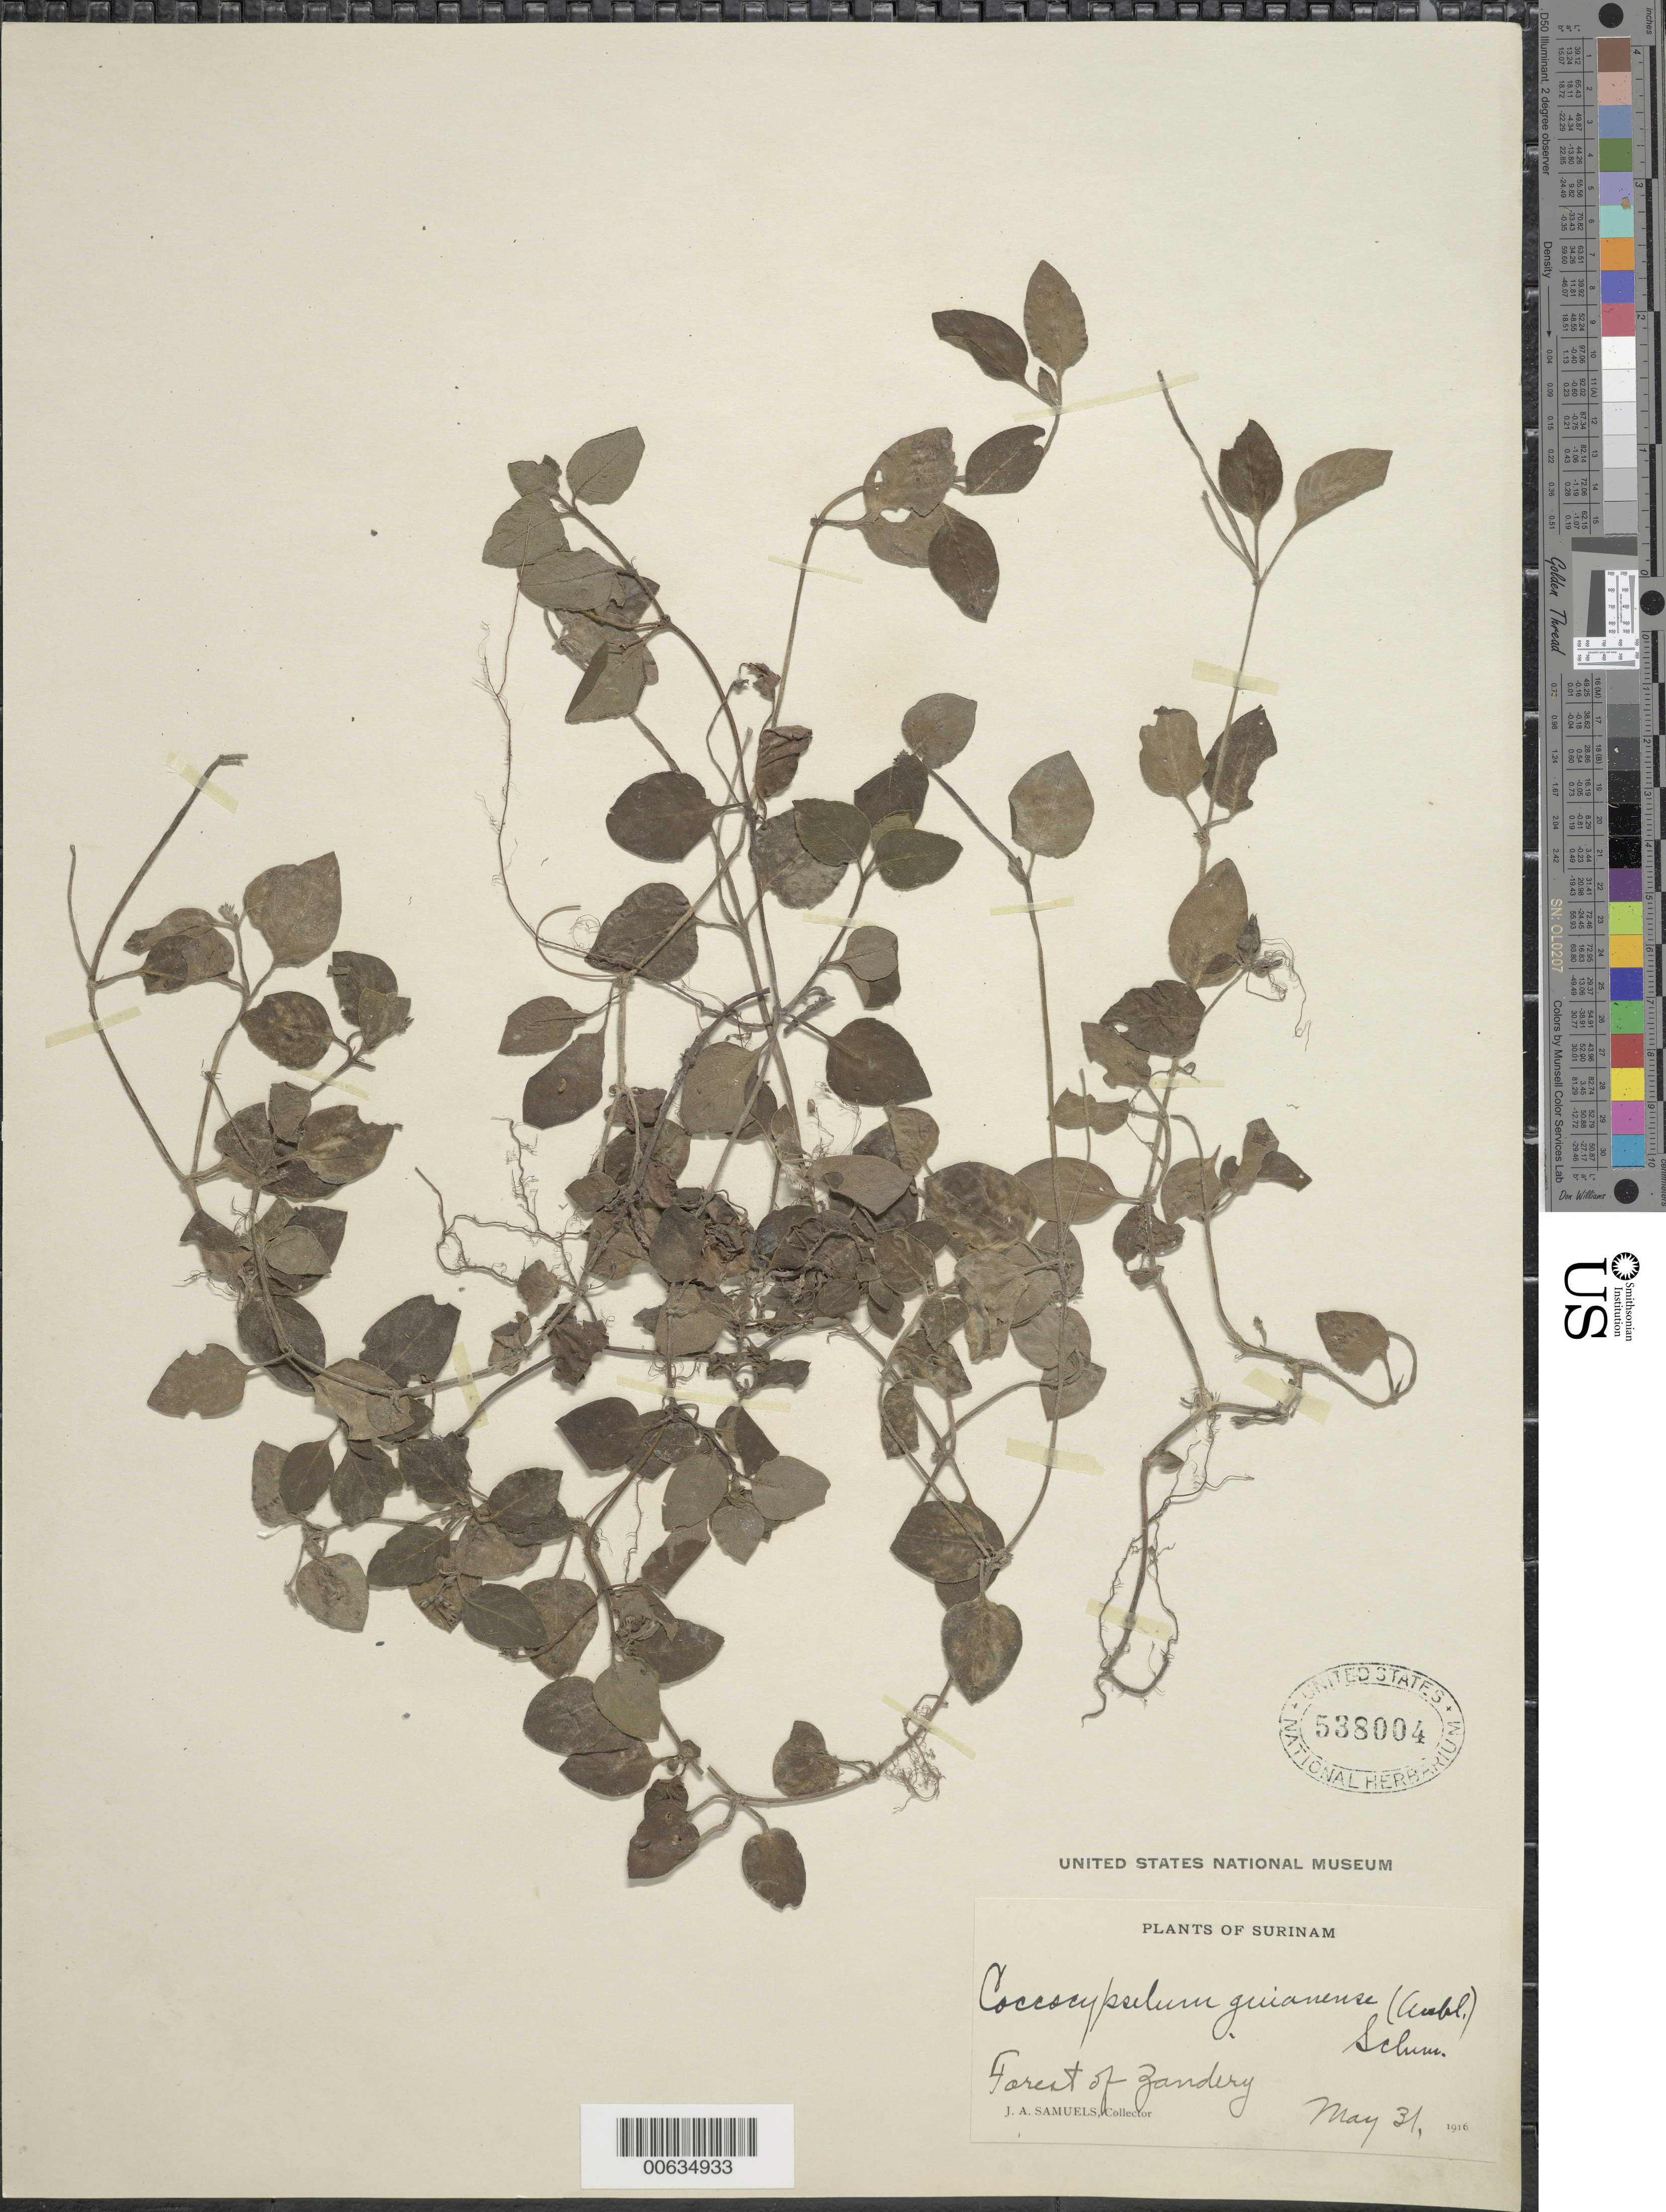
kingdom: Plantae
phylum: Tracheophyta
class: Magnoliopsida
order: Gentianales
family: Rubiaceae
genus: Coccocypselum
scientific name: Coccocypselum guianense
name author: (Aubl.) K. Schum.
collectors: J. A. Samuels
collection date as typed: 31-May-16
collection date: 1916-05-31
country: Suriname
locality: Zanderij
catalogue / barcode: US 538004